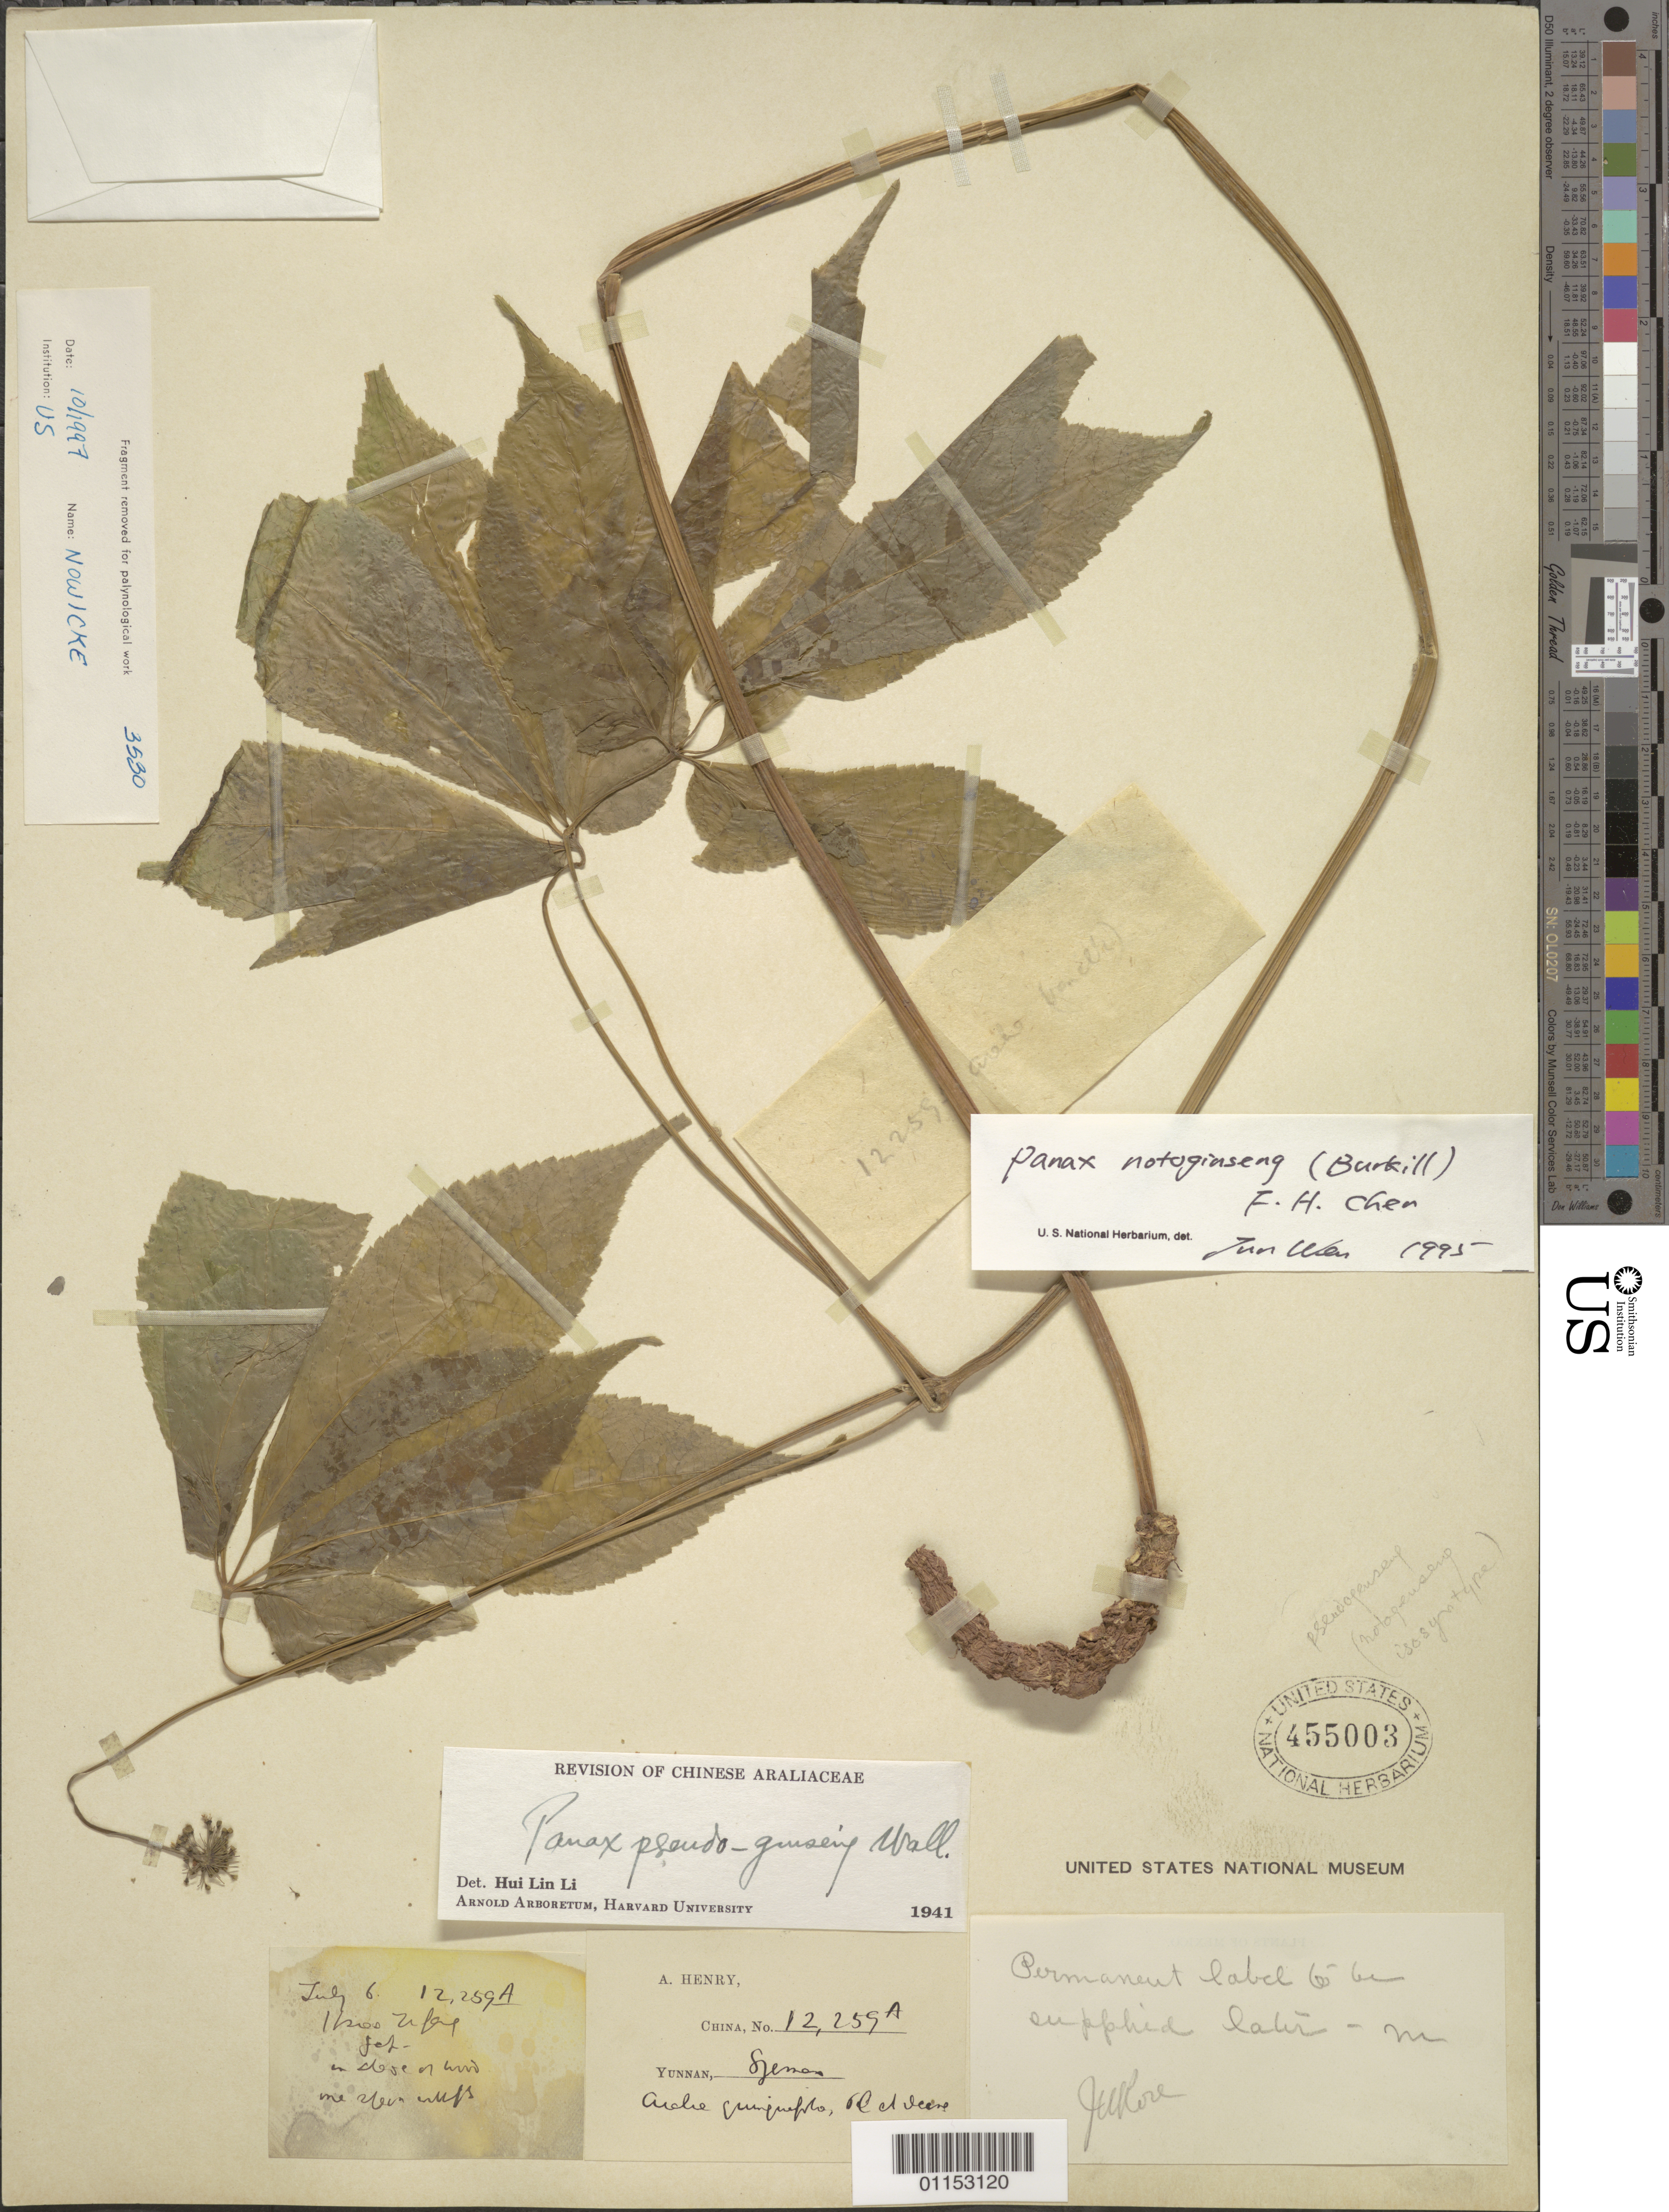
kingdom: Plantae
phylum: Tracheophyta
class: Magnoliopsida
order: Apiales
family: Araliaceae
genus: Panax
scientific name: Panax notoginseng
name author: (Burkill) F.H. Chen & C.H. Chow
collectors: A. Henry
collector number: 12259 A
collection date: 1885/1888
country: China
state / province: Yunnan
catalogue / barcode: US 455003